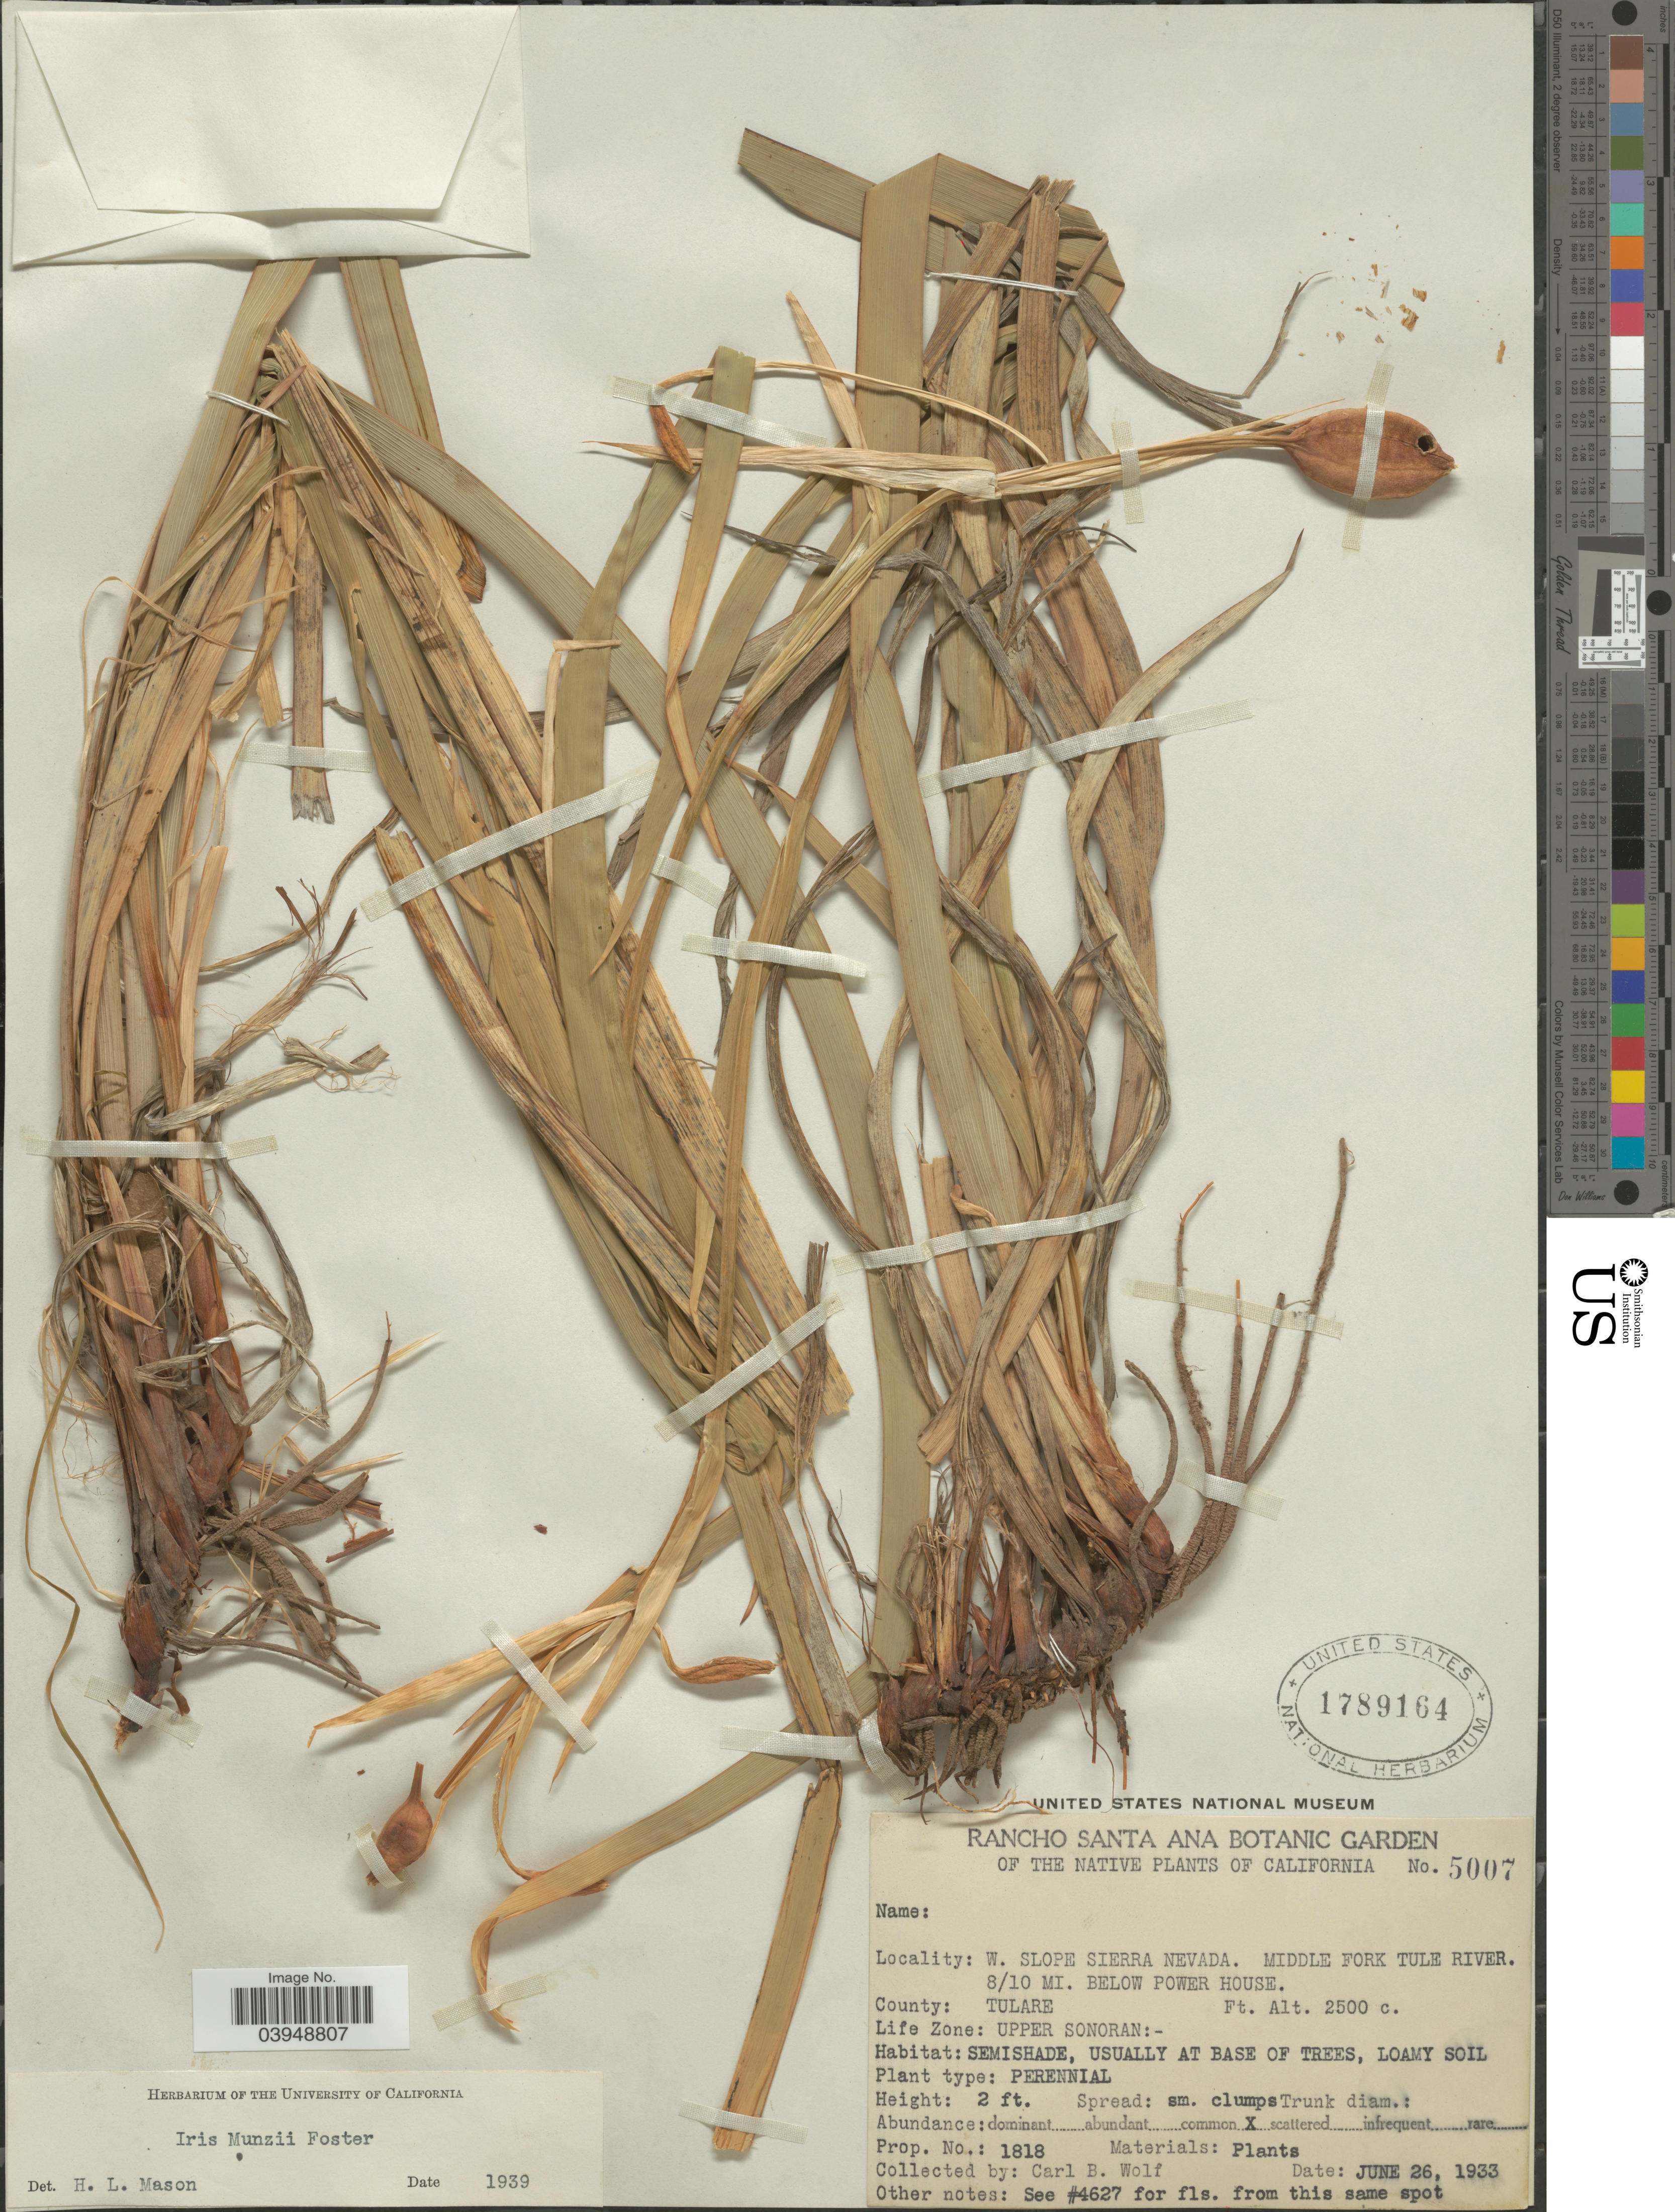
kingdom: Plantae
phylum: Tracheophyta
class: Liliopsida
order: Asparagales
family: Iridaceae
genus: Iris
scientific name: Iris munzii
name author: R.C. Foster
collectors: C. B. Wolf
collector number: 5007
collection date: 1933-06-26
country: United States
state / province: California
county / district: Tulare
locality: W. Slope Sierra Nevada. Middle Fork Tule River. 8/10 mi. Below Power House. County: Tulare. Life Zone: Upper Sonoran.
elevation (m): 762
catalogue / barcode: US 1789164